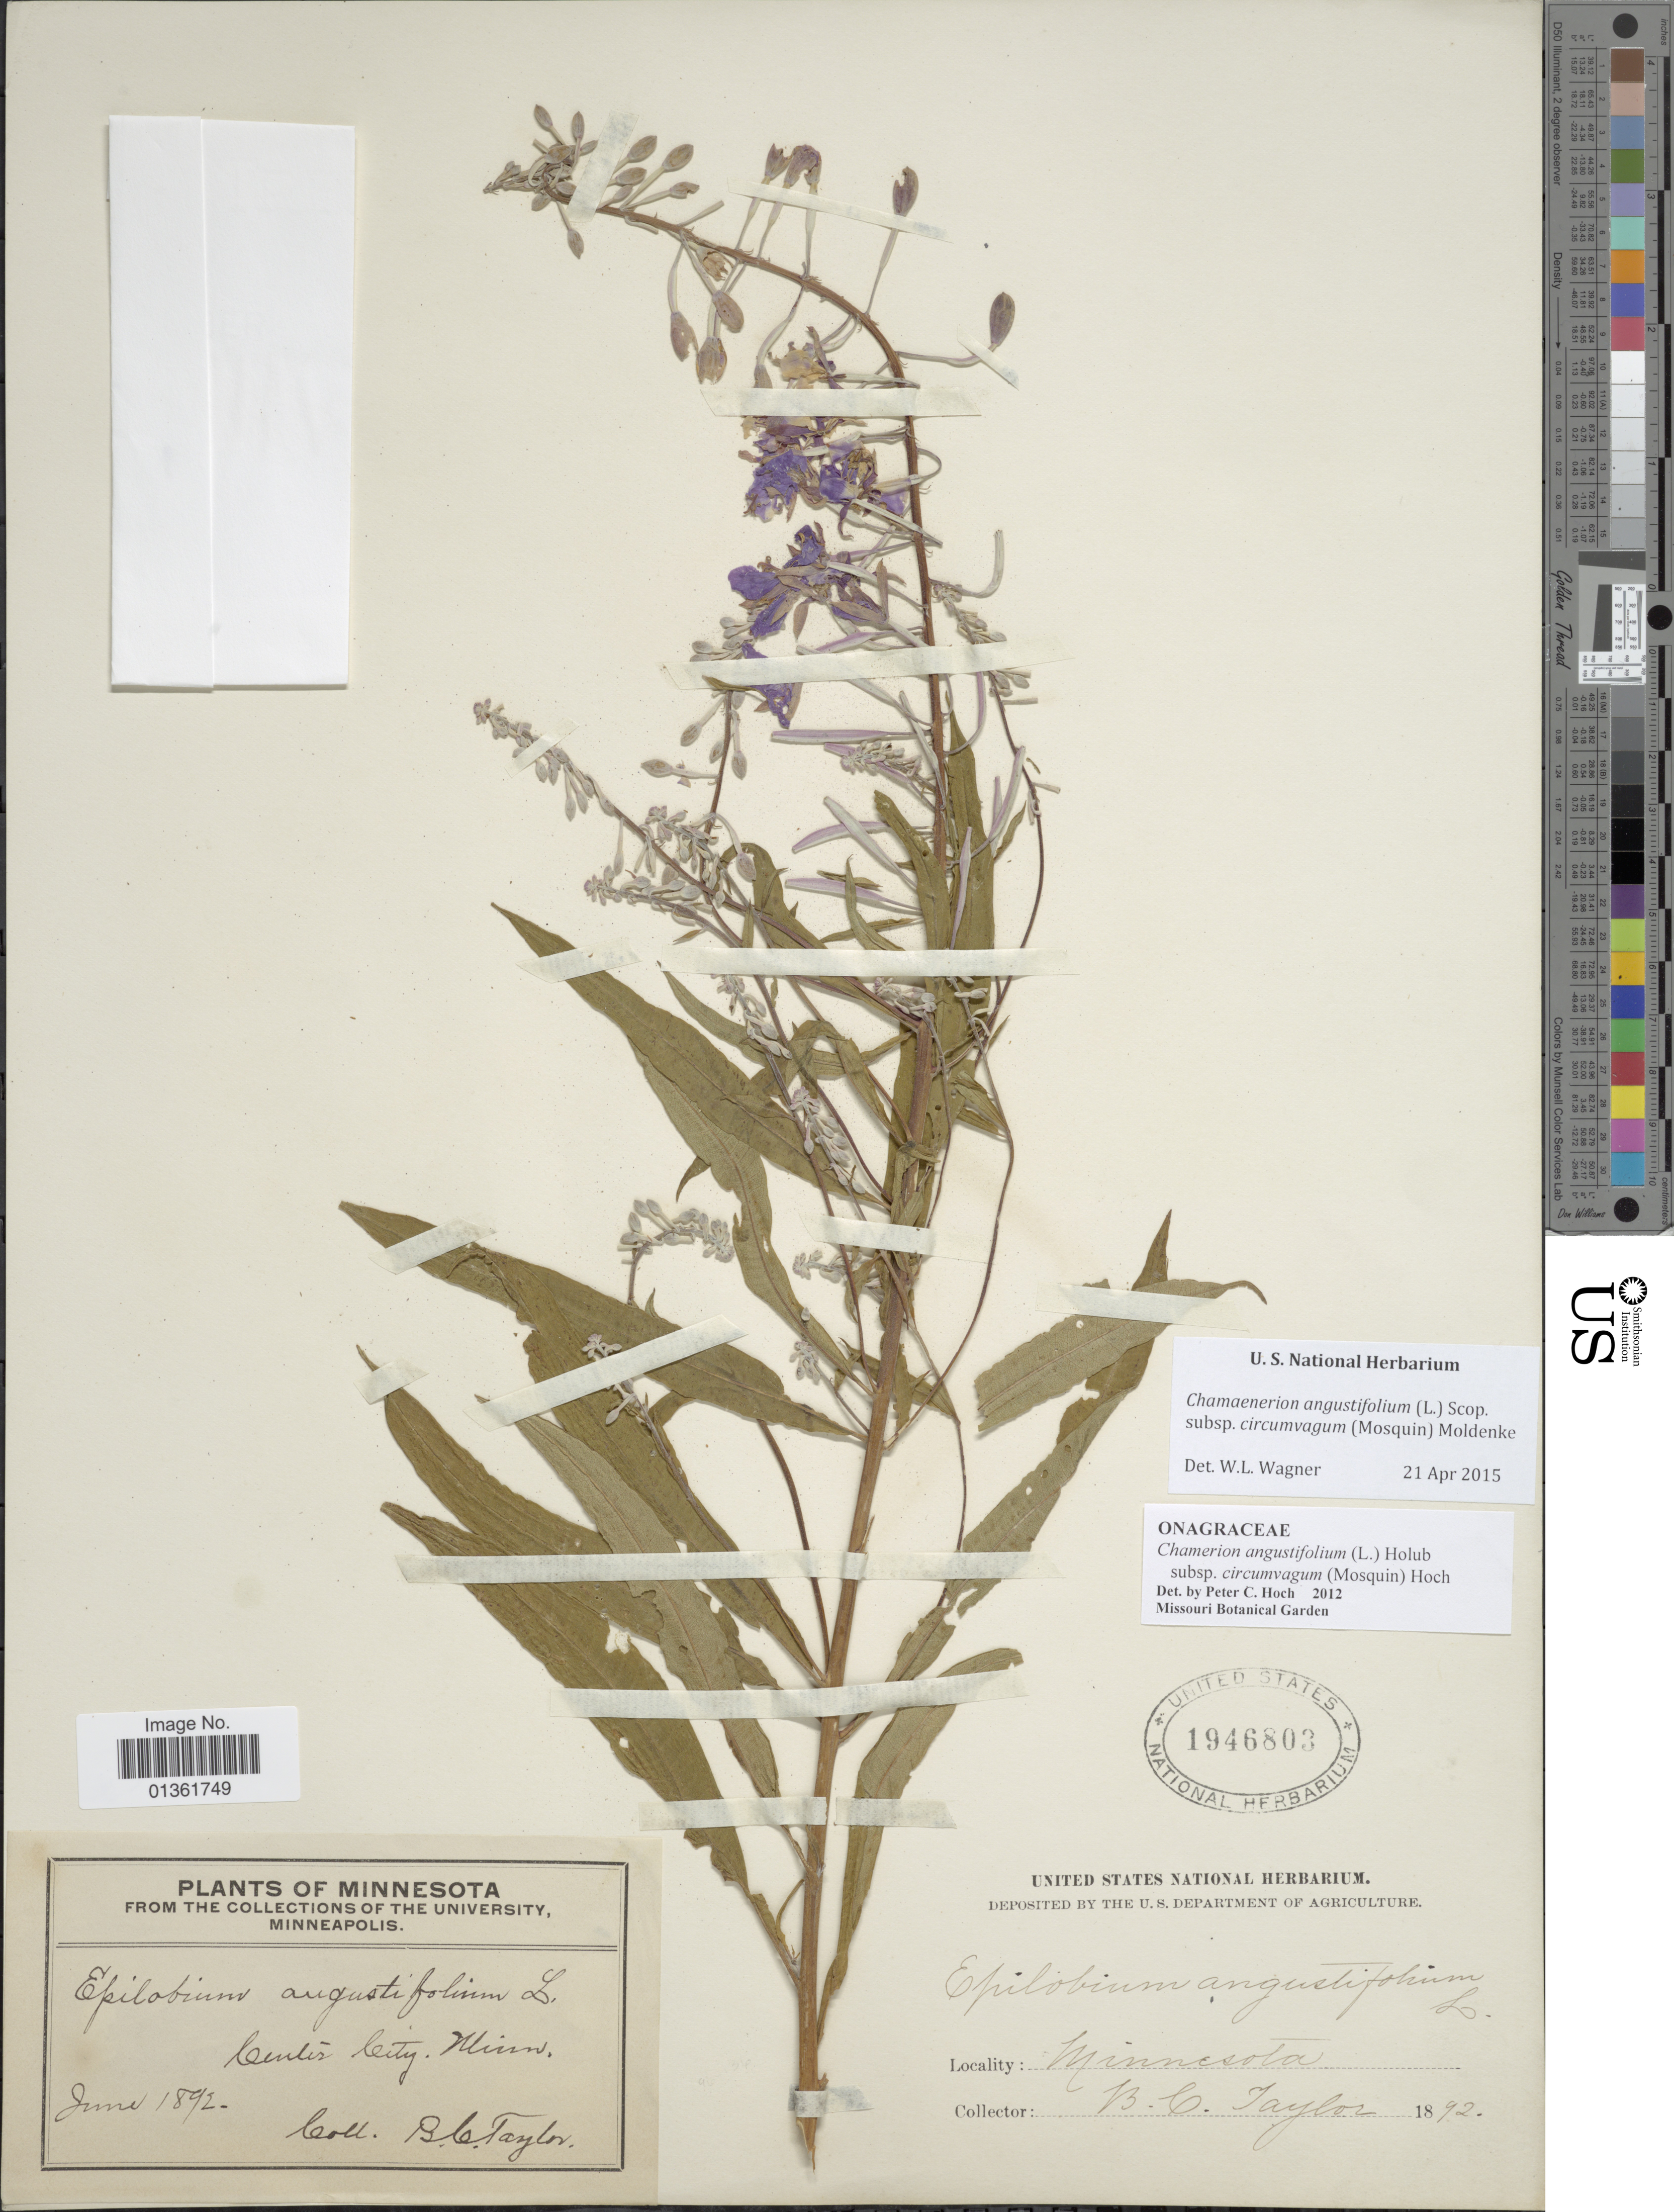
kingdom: Plantae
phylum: Tracheophyta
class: Magnoliopsida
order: Myrtales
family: Onagraceae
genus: Chamaenerion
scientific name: Chamaenerion angustifolium subsp. circumvagum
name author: (Mosquin) Moldenke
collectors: B. C. Taylor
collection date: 1892-06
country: United States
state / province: Minnesota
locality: Center City.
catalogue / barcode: US 1946803